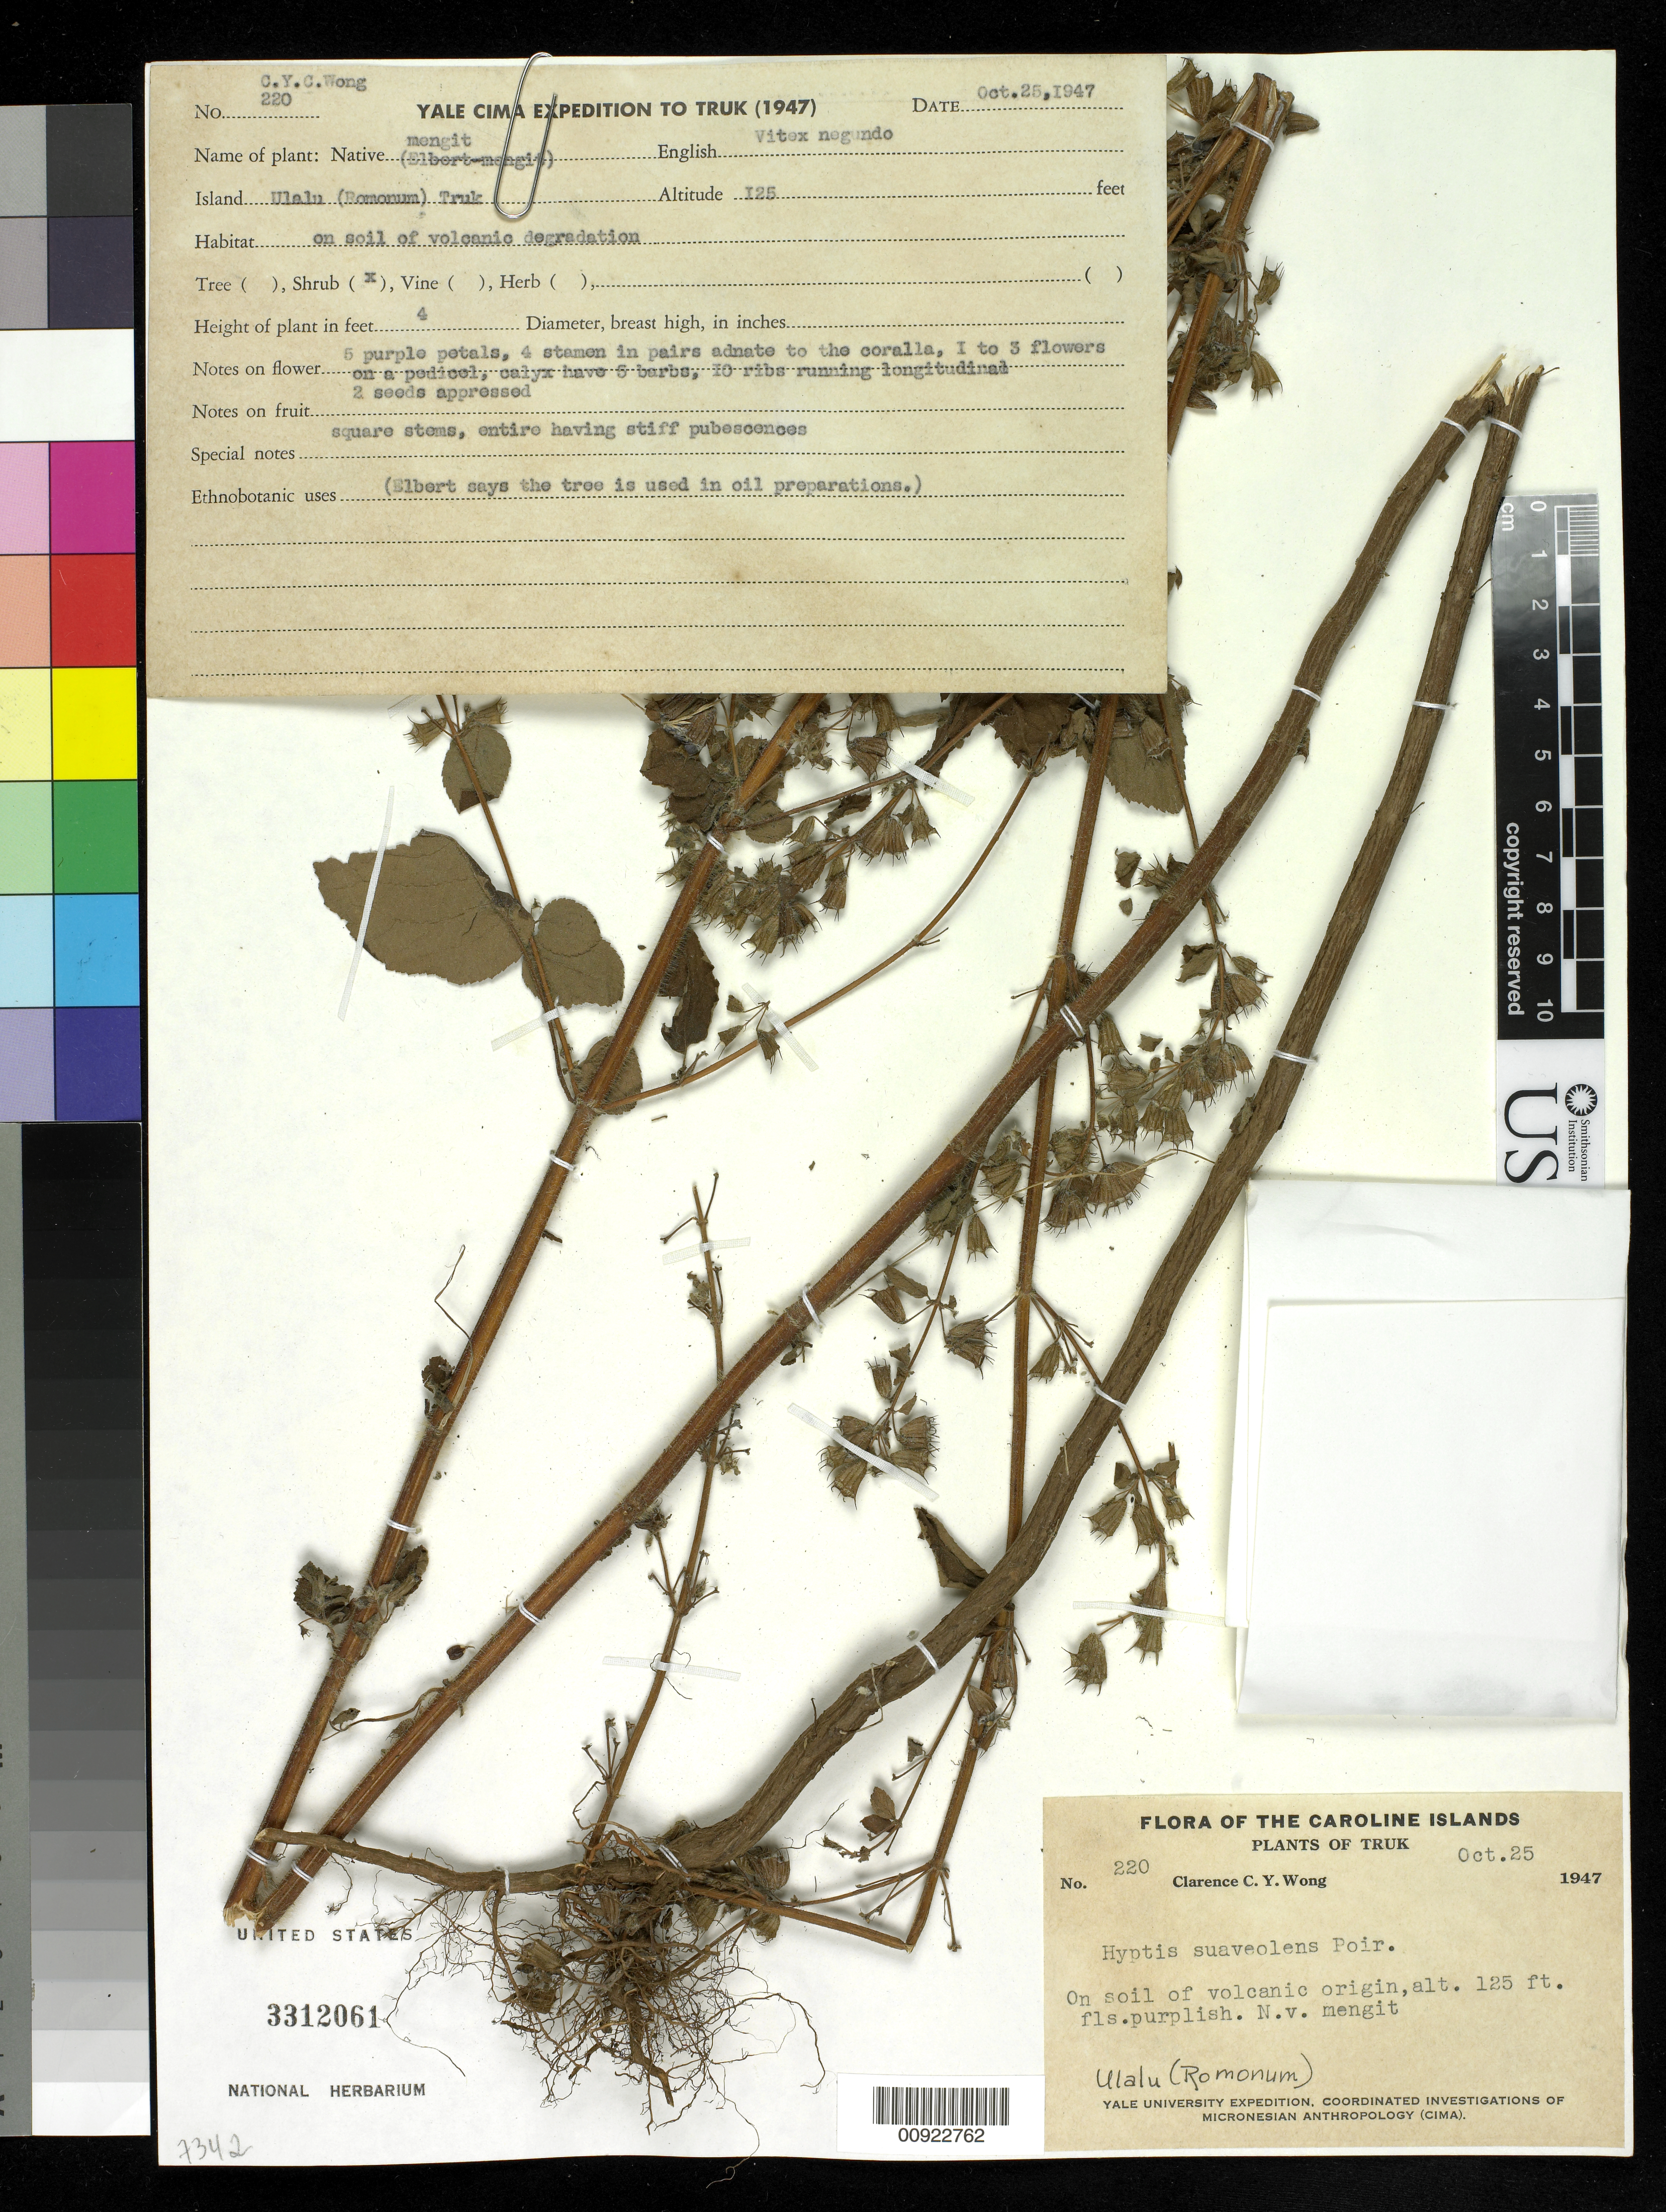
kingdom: Plantae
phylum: Tracheophyta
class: Magnoliopsida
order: Lamiales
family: Lamiaceae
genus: Mesosphaerum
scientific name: Mesosphaerum suaveolens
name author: (L.) Kuntze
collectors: C. Wong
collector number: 220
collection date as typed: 25 Oct 1947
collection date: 1947-10-25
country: Micronesia, Federated States of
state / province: Truk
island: Romonum [Ulalu]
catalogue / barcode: US 3312061